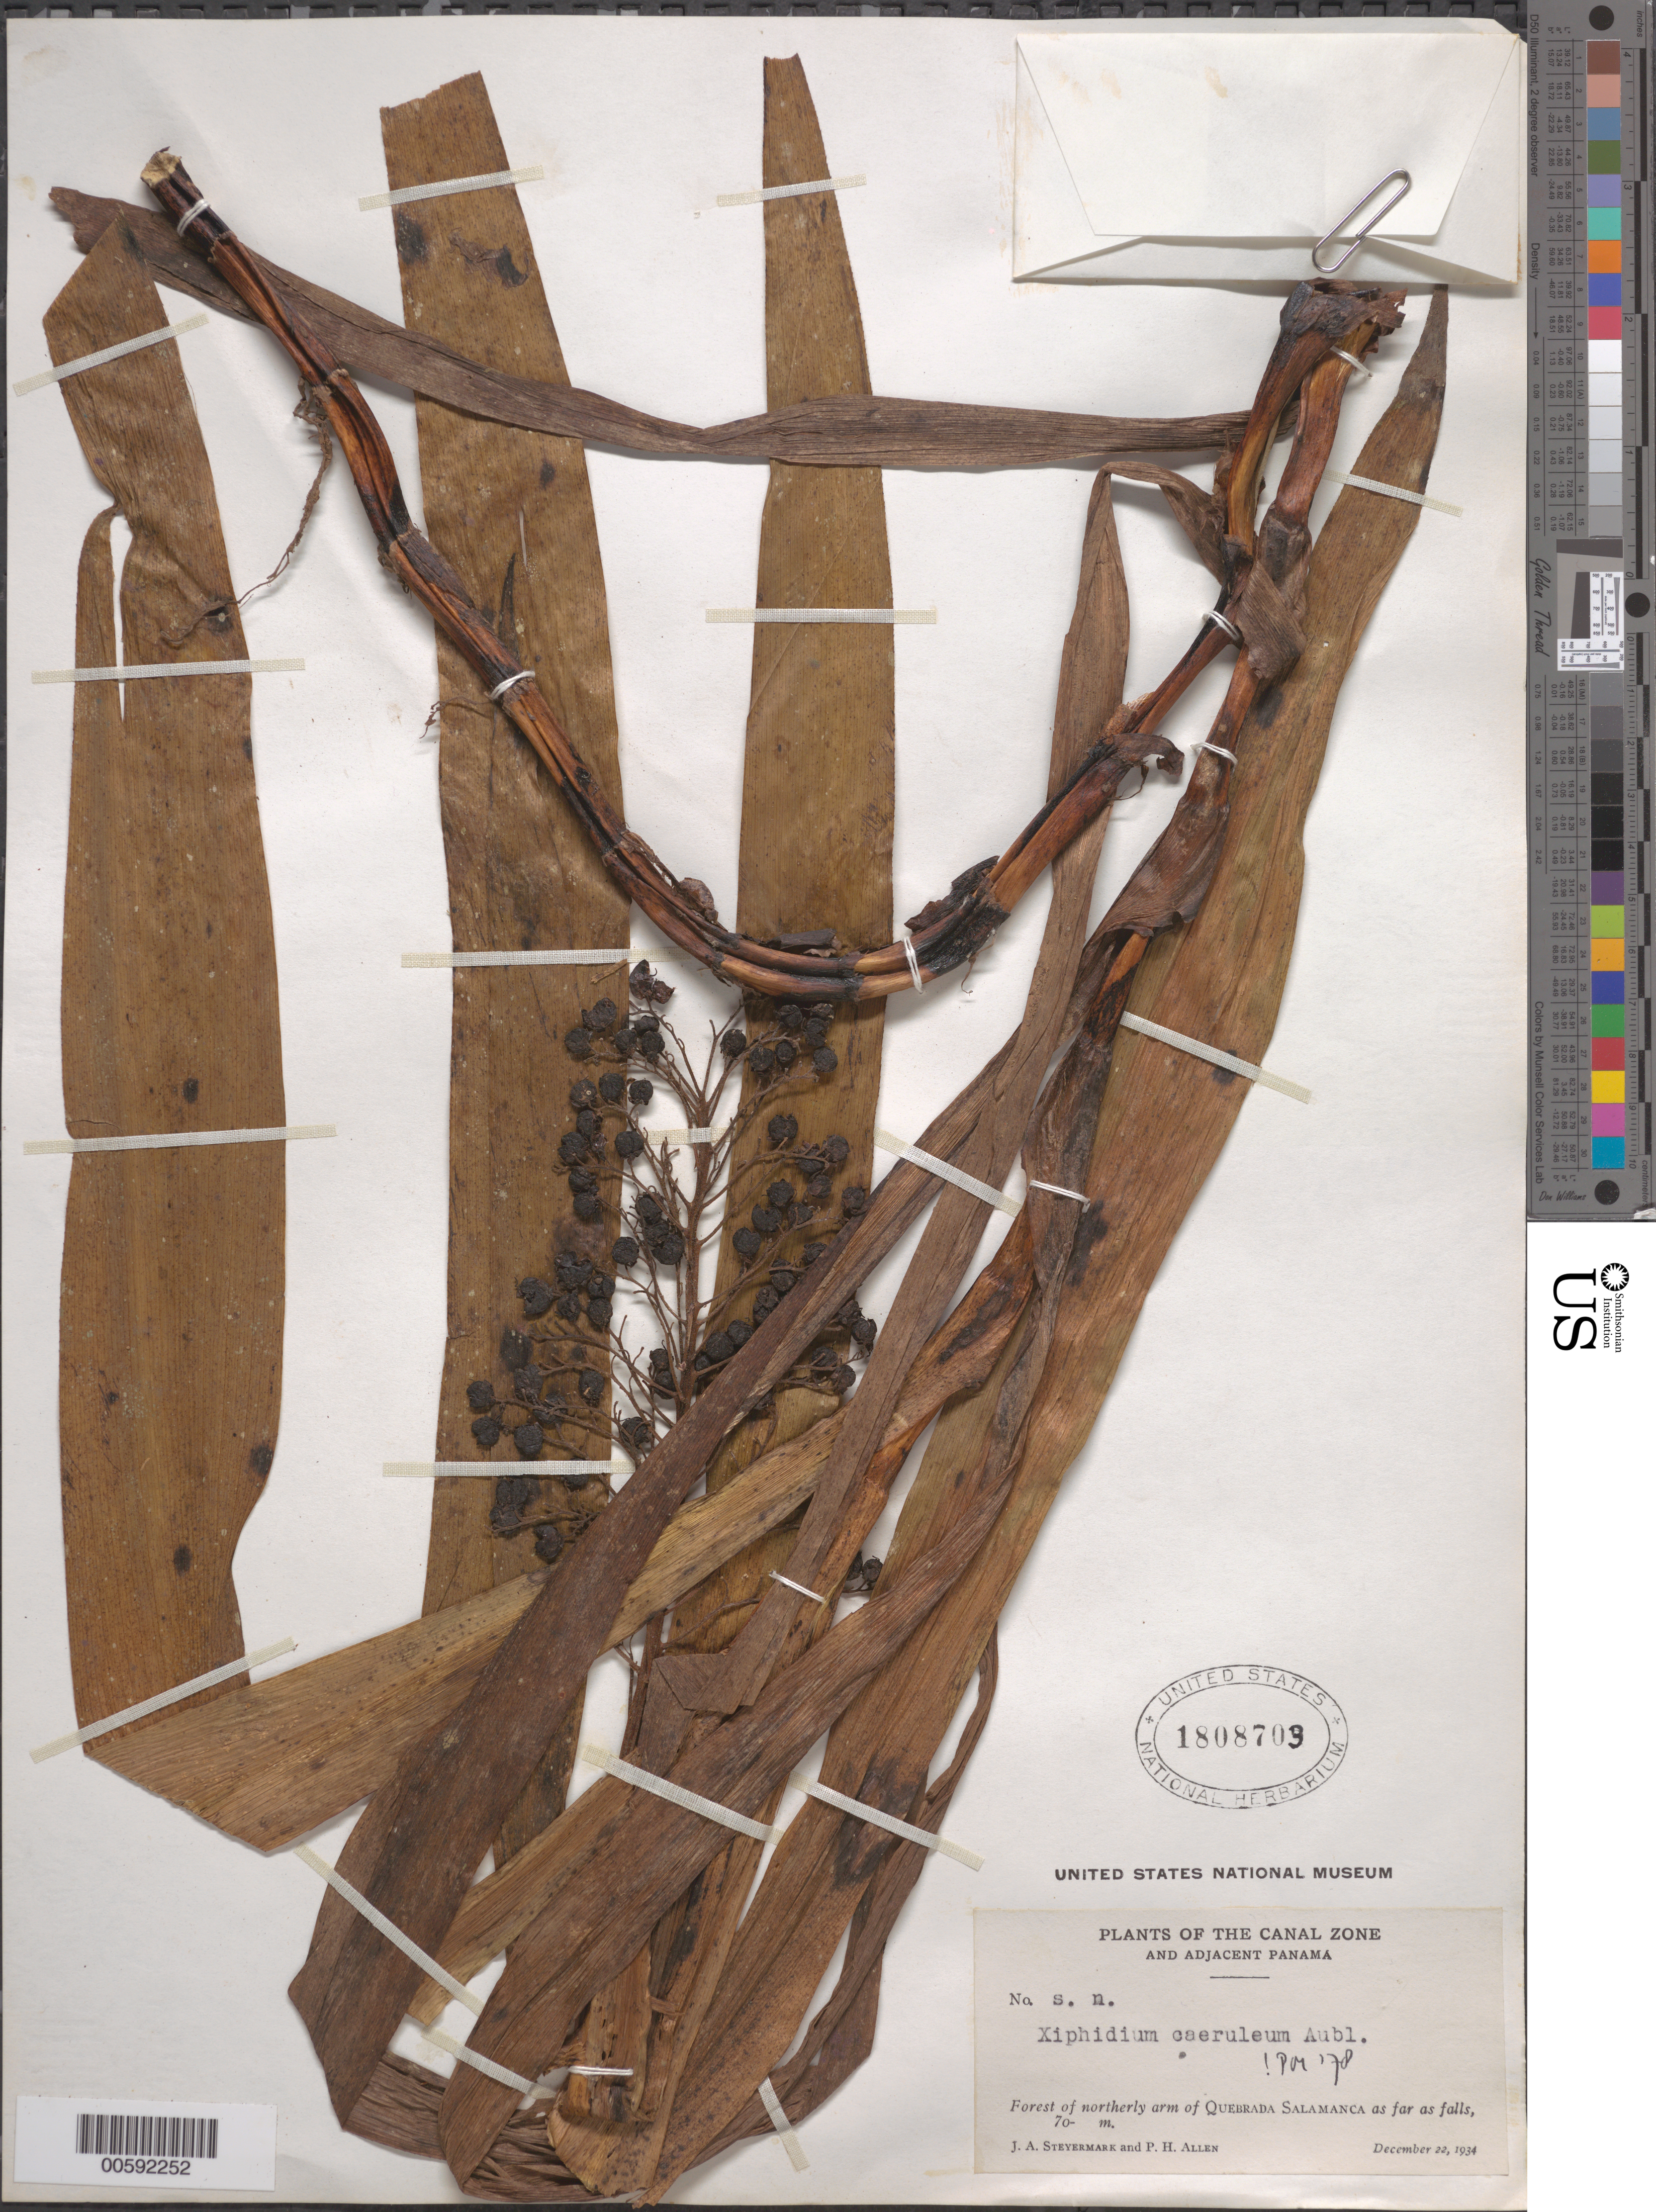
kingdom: Plantae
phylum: Tracheophyta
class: Liliopsida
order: Commelinales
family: Haemodoraceae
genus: Xiphidium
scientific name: Xiphidium caeruleum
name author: Aubl.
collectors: J. Steyermark & P. H. Allen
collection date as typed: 22 Dec 1934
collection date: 1934-12-22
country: Panama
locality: Quebrada Salamanca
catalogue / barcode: US 1808703